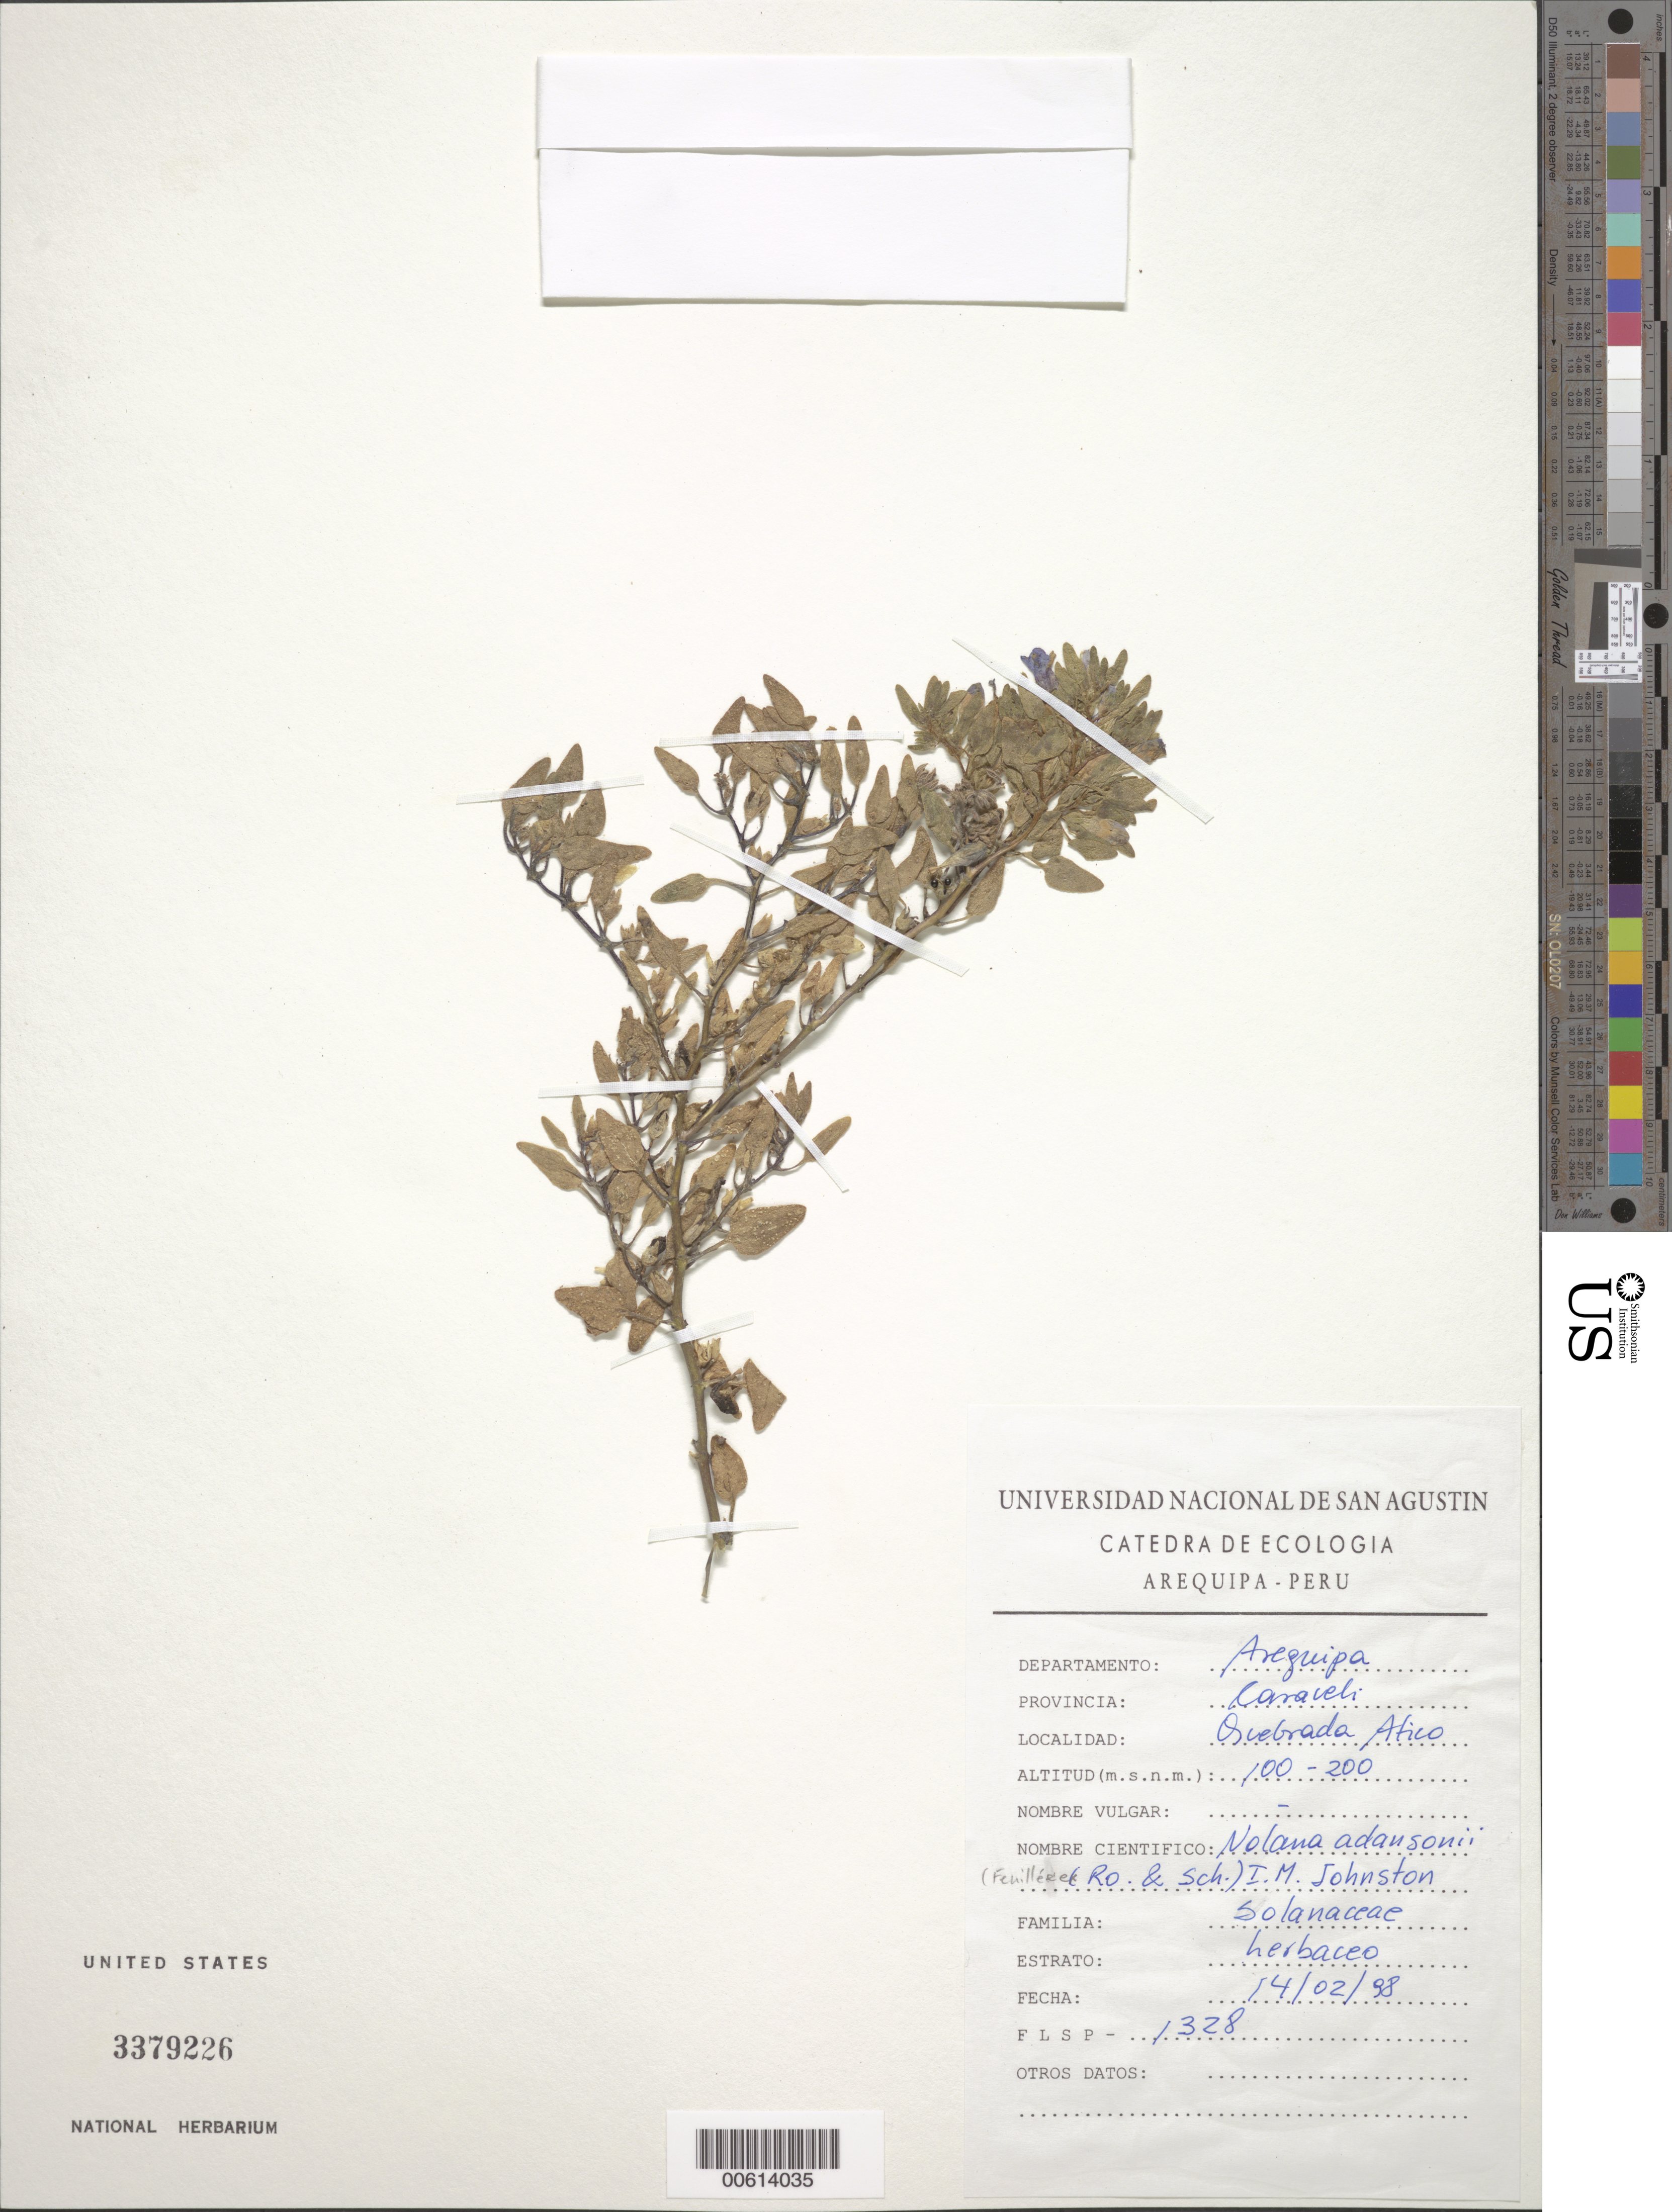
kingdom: Plantae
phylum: Tracheophyta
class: Magnoliopsida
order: Solanales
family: Solanaceae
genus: Nolana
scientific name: Nolana adansonii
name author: I.M. Johnst.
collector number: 1328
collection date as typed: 14 Feb 1998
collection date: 1998-02-14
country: Peru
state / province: Arequipa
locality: Caravelí, Quebrada Atico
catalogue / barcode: US 3379226